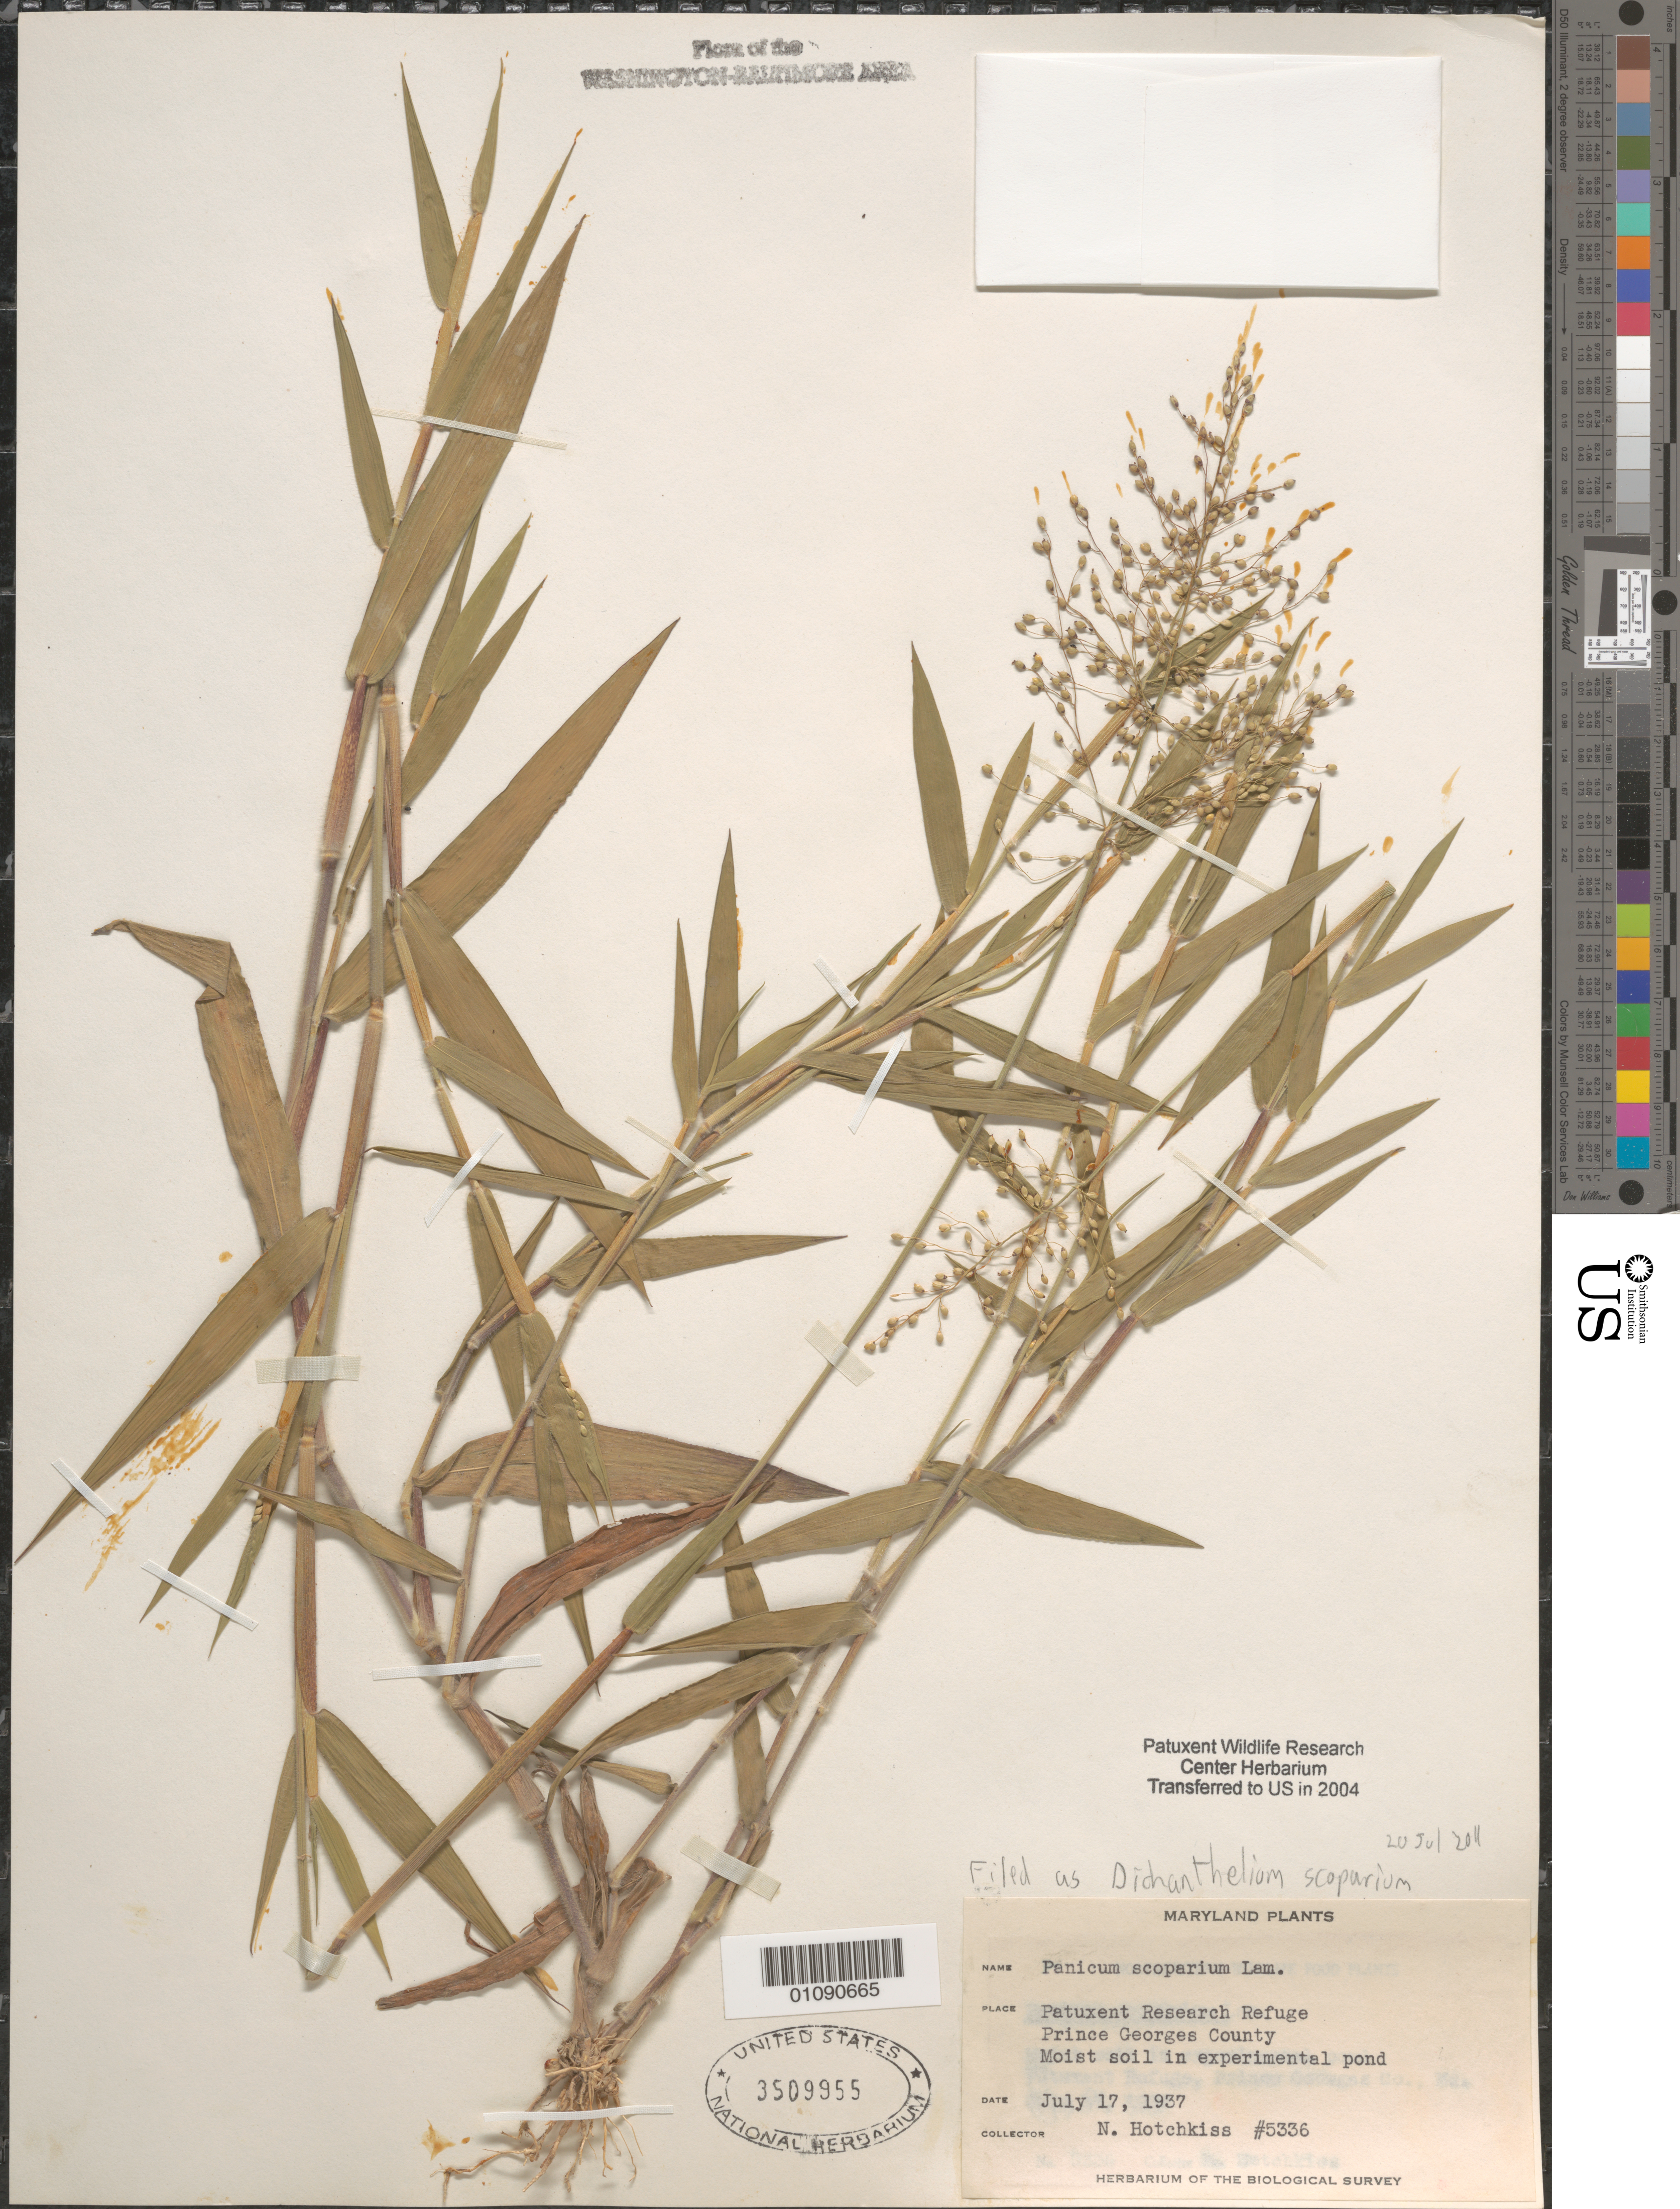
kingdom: Plantae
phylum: Tracheophyta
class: Liliopsida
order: Poales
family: Poaceae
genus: Dichanthelium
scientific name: Dichanthelium scoparium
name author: (Lam.) Gould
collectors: N. Hotchkiss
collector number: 5336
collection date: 1937-07-17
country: United States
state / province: Maryland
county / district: Prince George's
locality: Patuxent Wildlife Refuge, in experimental pond.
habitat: Moist soil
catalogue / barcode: US 3509955